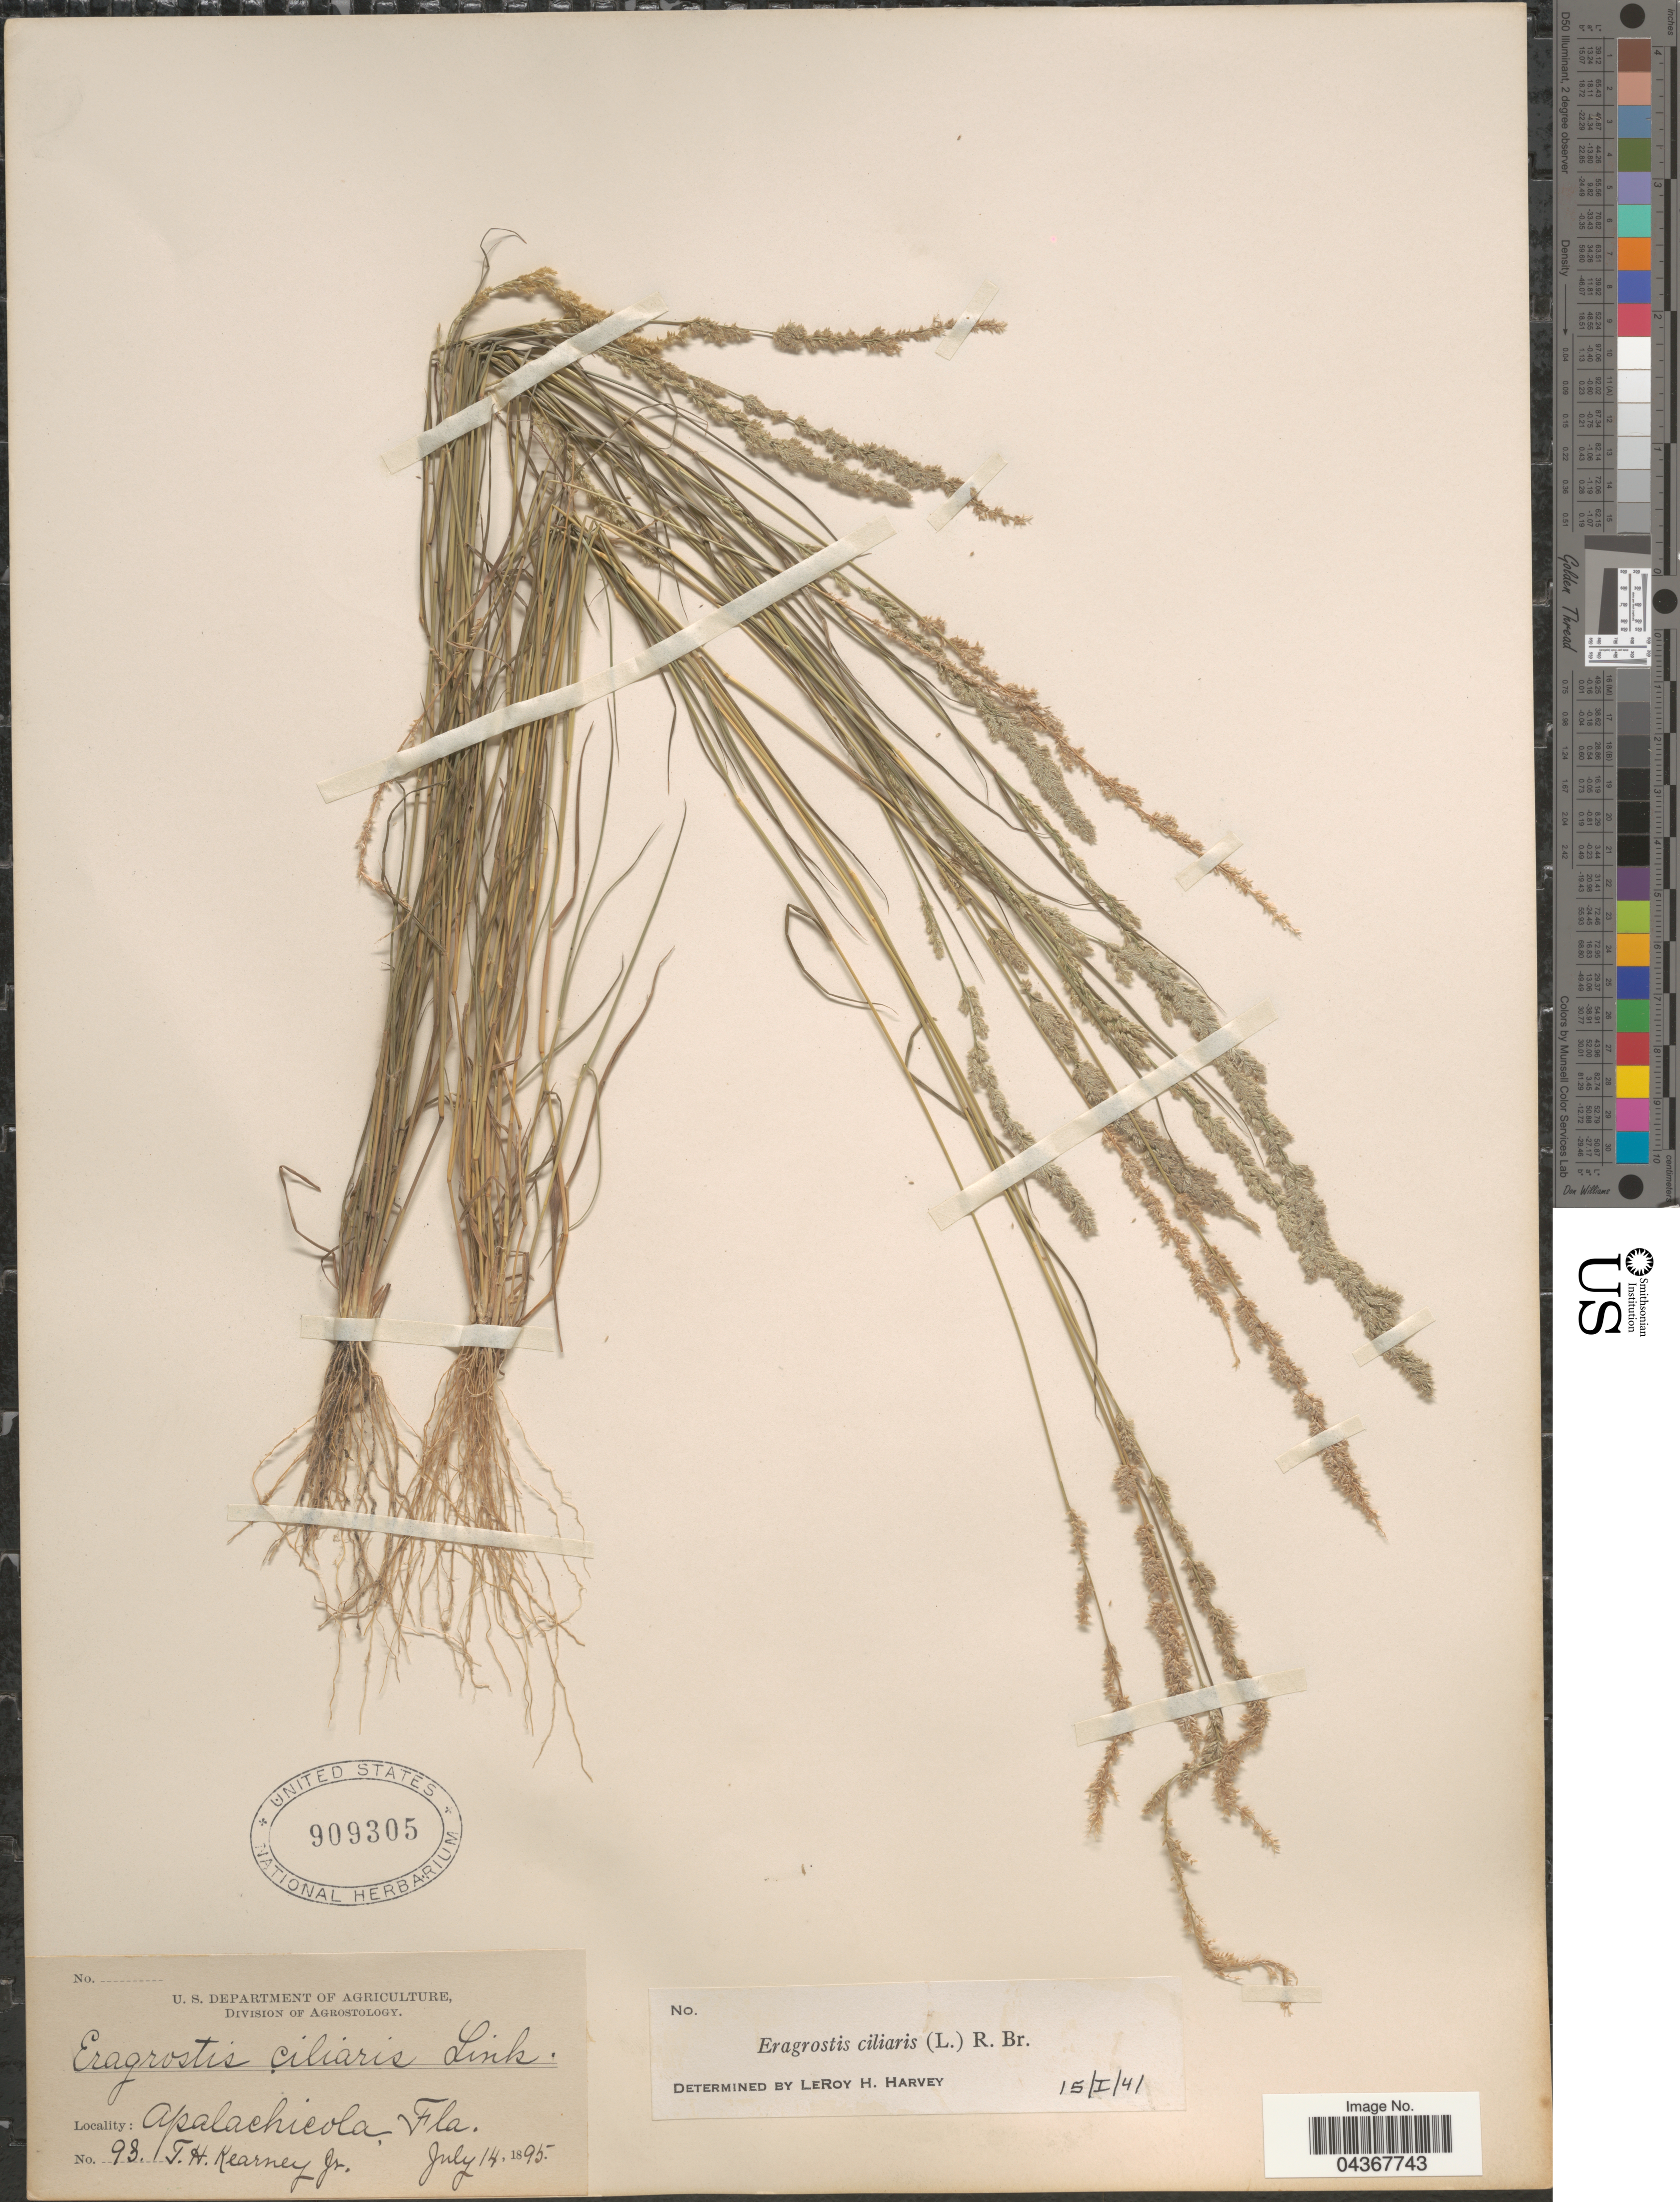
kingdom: Plantae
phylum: Tracheophyta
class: Liliopsida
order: Poales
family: Poaceae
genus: Eragrostis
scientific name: Eragrostis ciliaris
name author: (L.) R. Br.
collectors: T. H. Kearney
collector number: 93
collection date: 1895-07-14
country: United States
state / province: Florida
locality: Apalachicola.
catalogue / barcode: US 909305